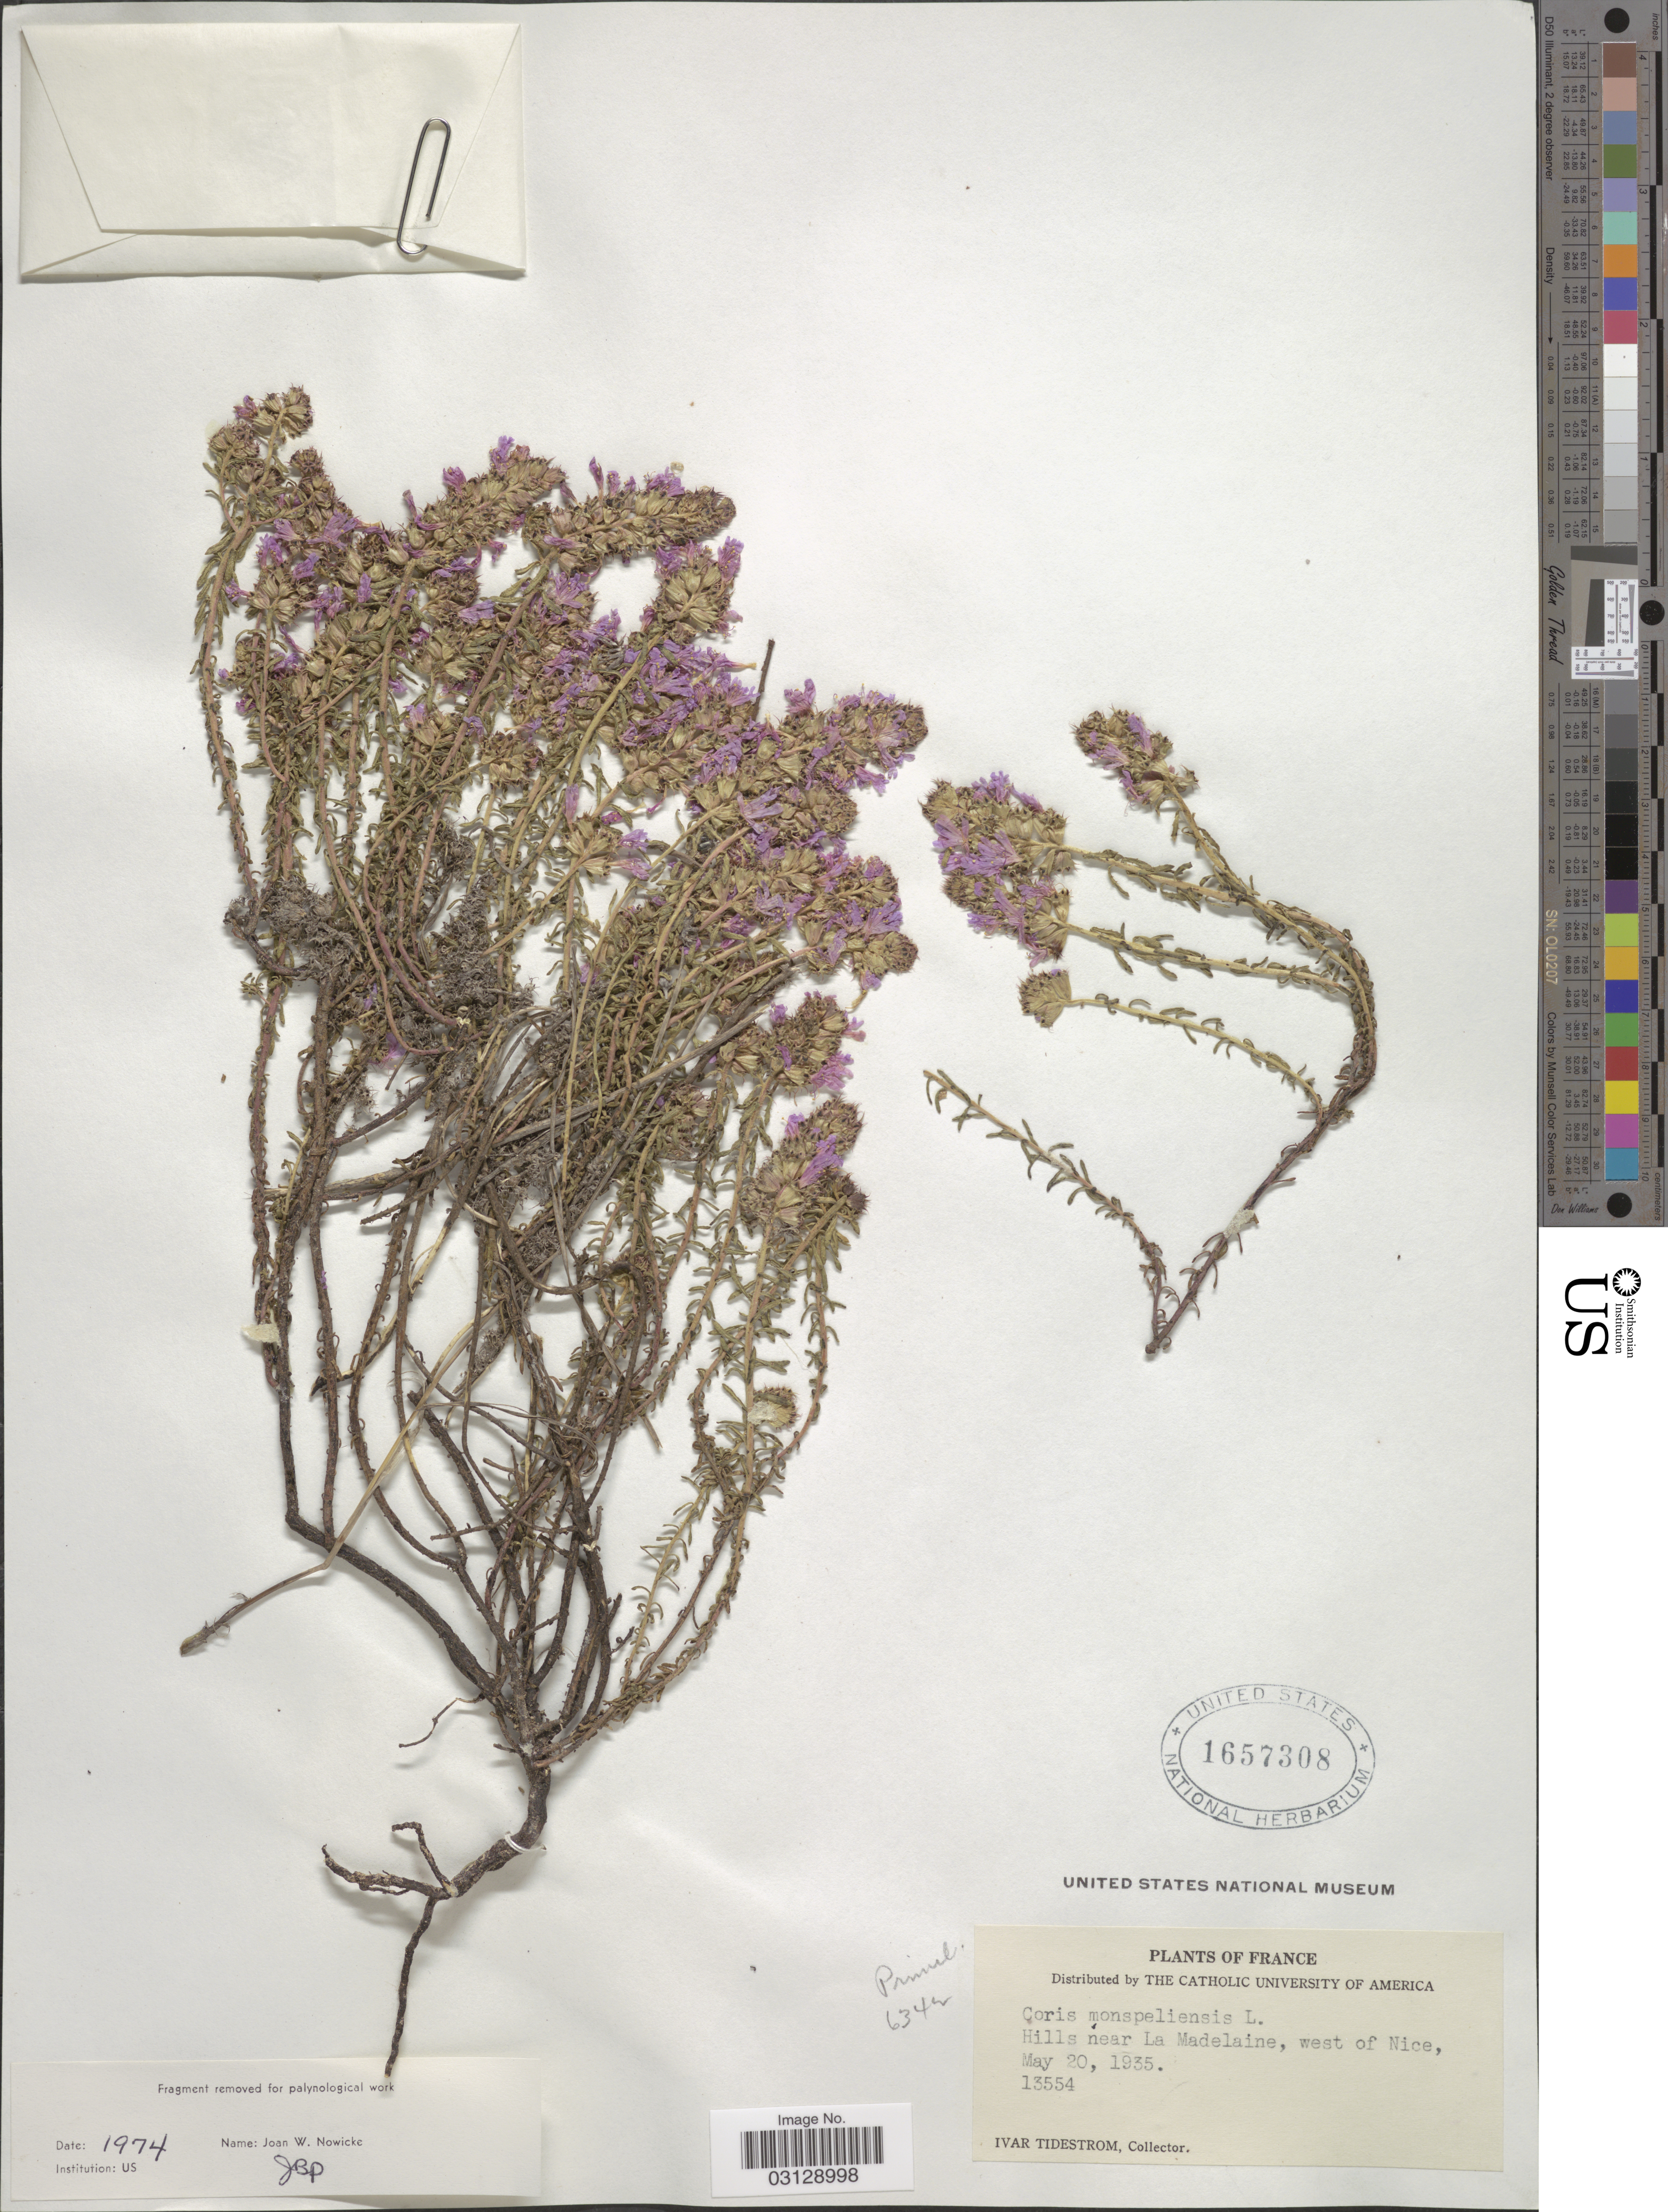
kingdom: Plantae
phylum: Tracheophyta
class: Magnoliopsida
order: Ericales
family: Primulaceae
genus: Coris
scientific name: Coris monspeliensis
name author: L.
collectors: I. F. Tidestrom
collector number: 13554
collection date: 1935-05-20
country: France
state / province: Provence-Alpes-Côte d'Azur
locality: Hills near La Madelaine, west of Nice.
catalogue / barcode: US 1657308